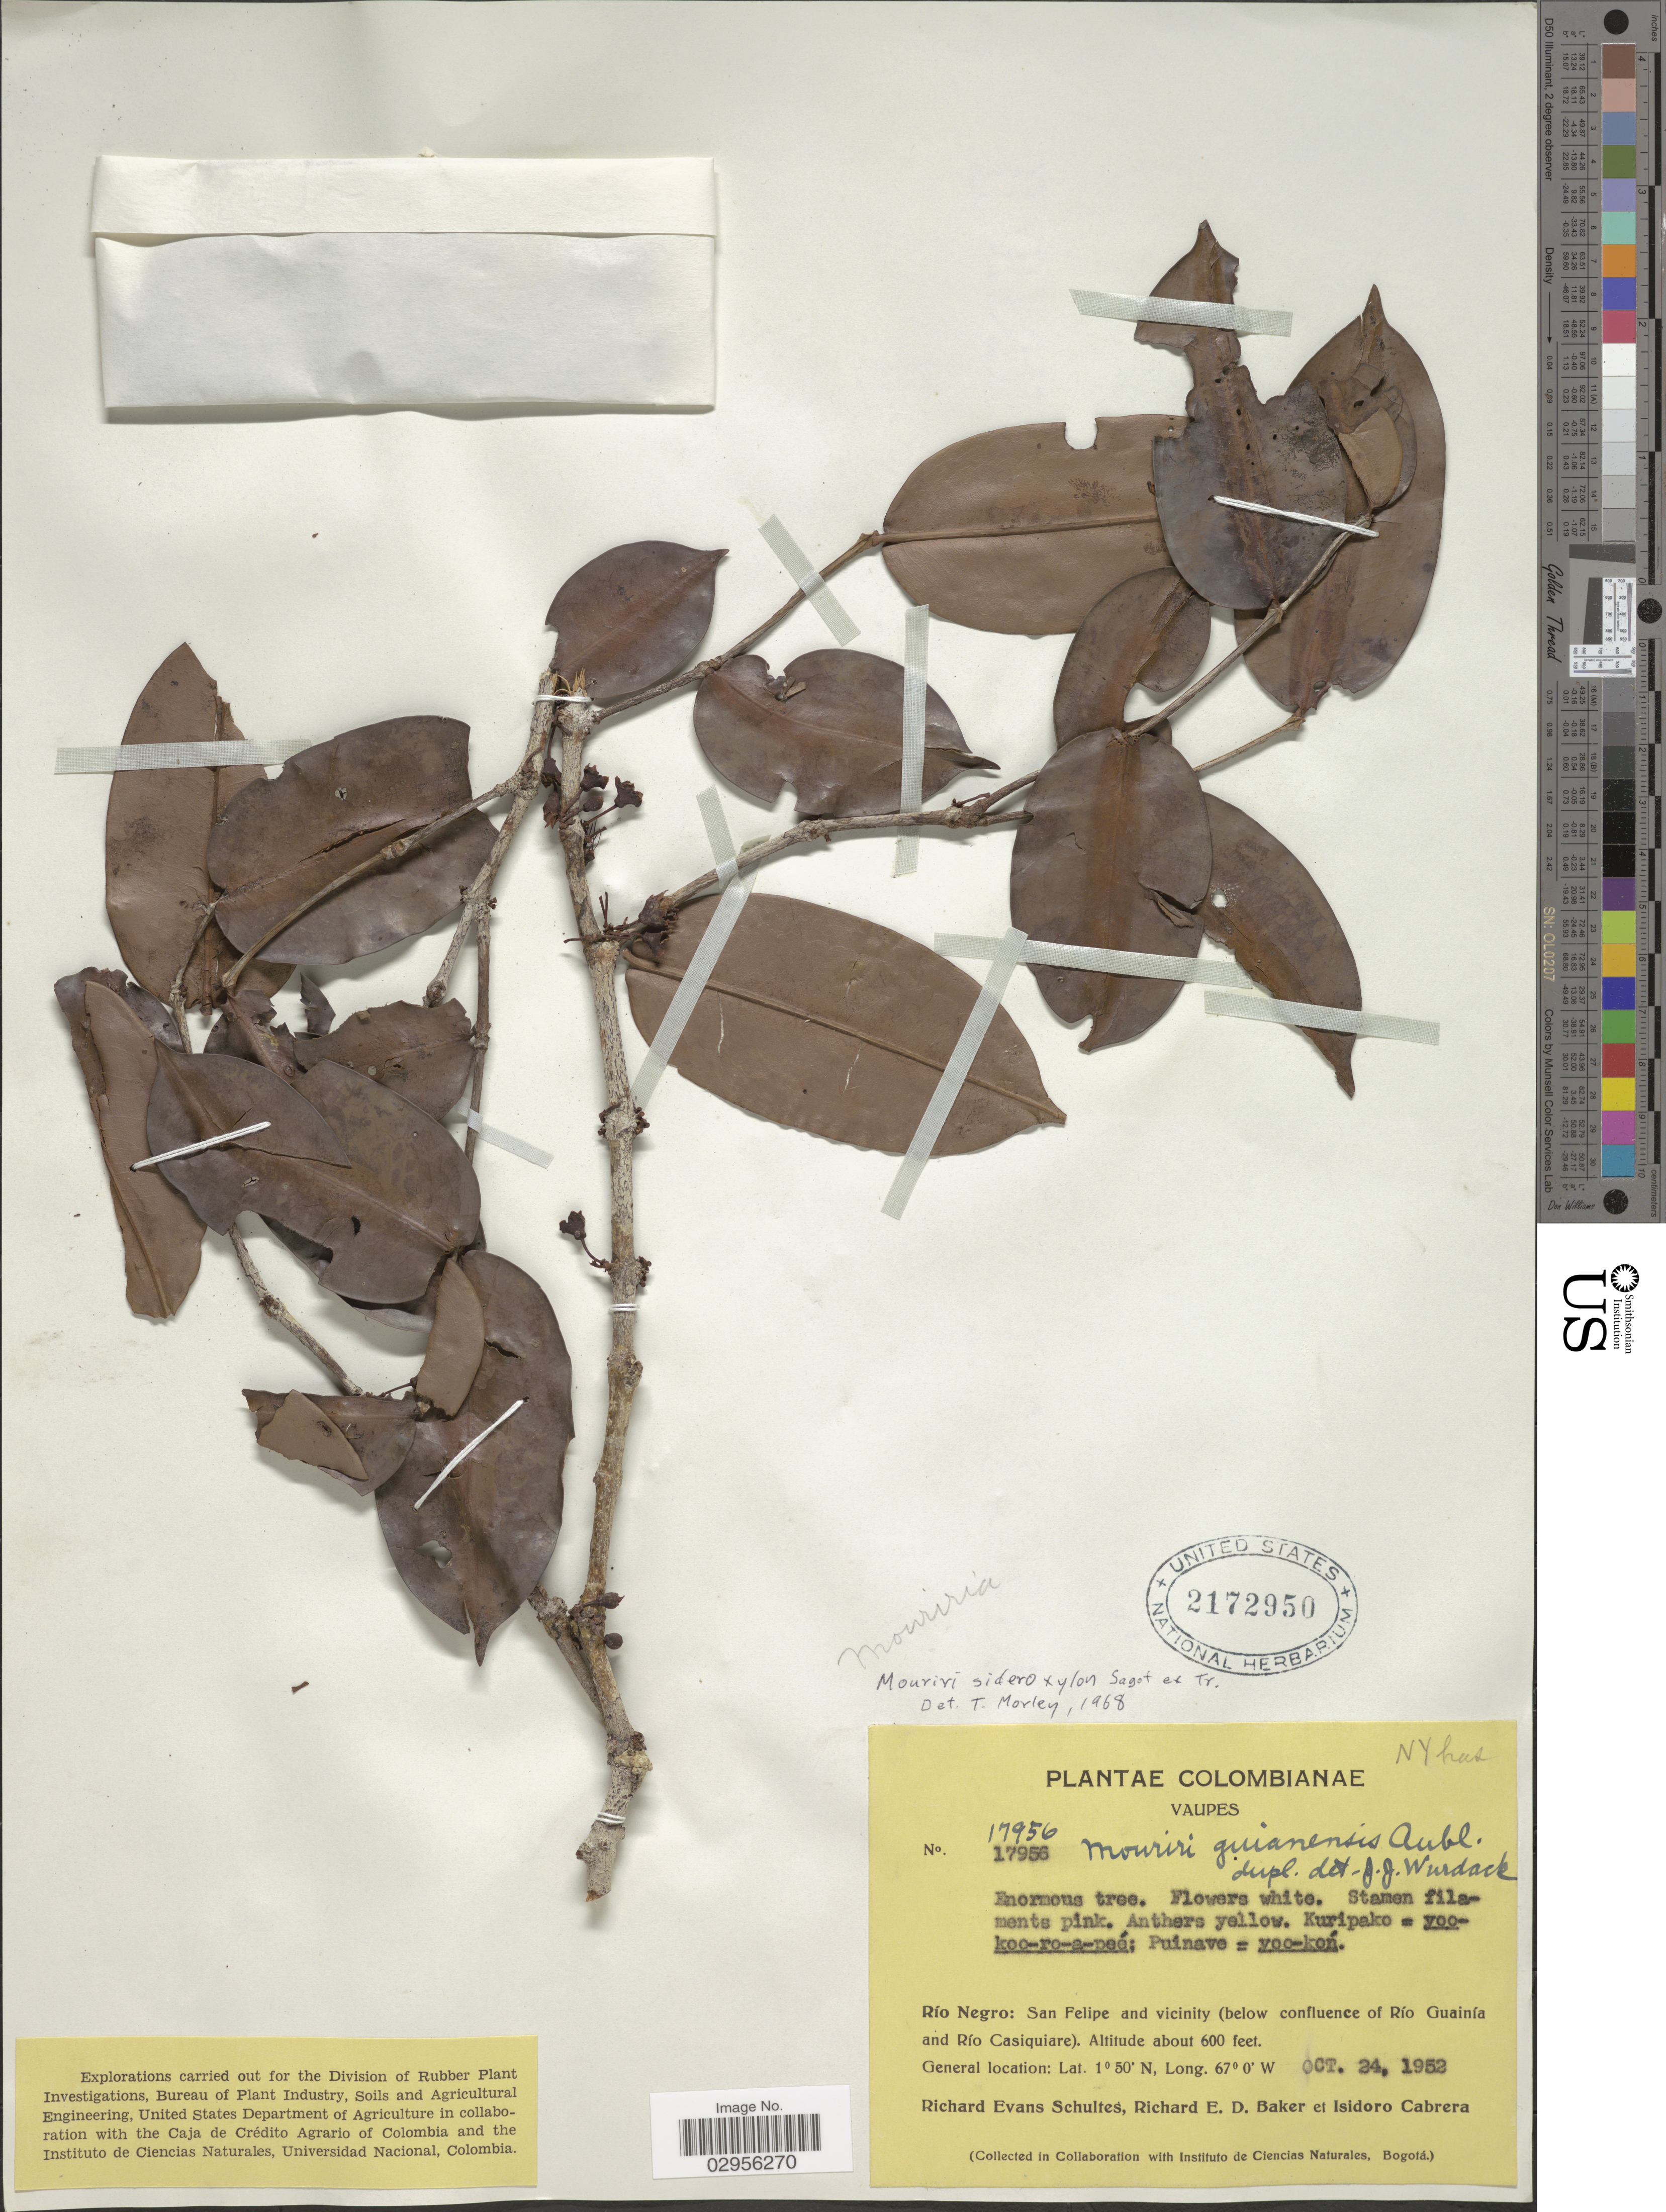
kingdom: Plantae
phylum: Tracheophyta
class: Magnoliopsida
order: Myrtales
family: Melastomataceae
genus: Mouriri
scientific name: Mouriri sideroxylon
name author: Sagot in Triana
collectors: R. E. Schultes, R. E. D. Baker & I. Cabrera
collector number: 17956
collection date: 1952-10-24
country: Colombia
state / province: Vaupés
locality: Río Negro: San Felipe and vicinity (below confluence of Río Guainía and Río Casiquiare).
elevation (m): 183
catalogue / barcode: US 2172950